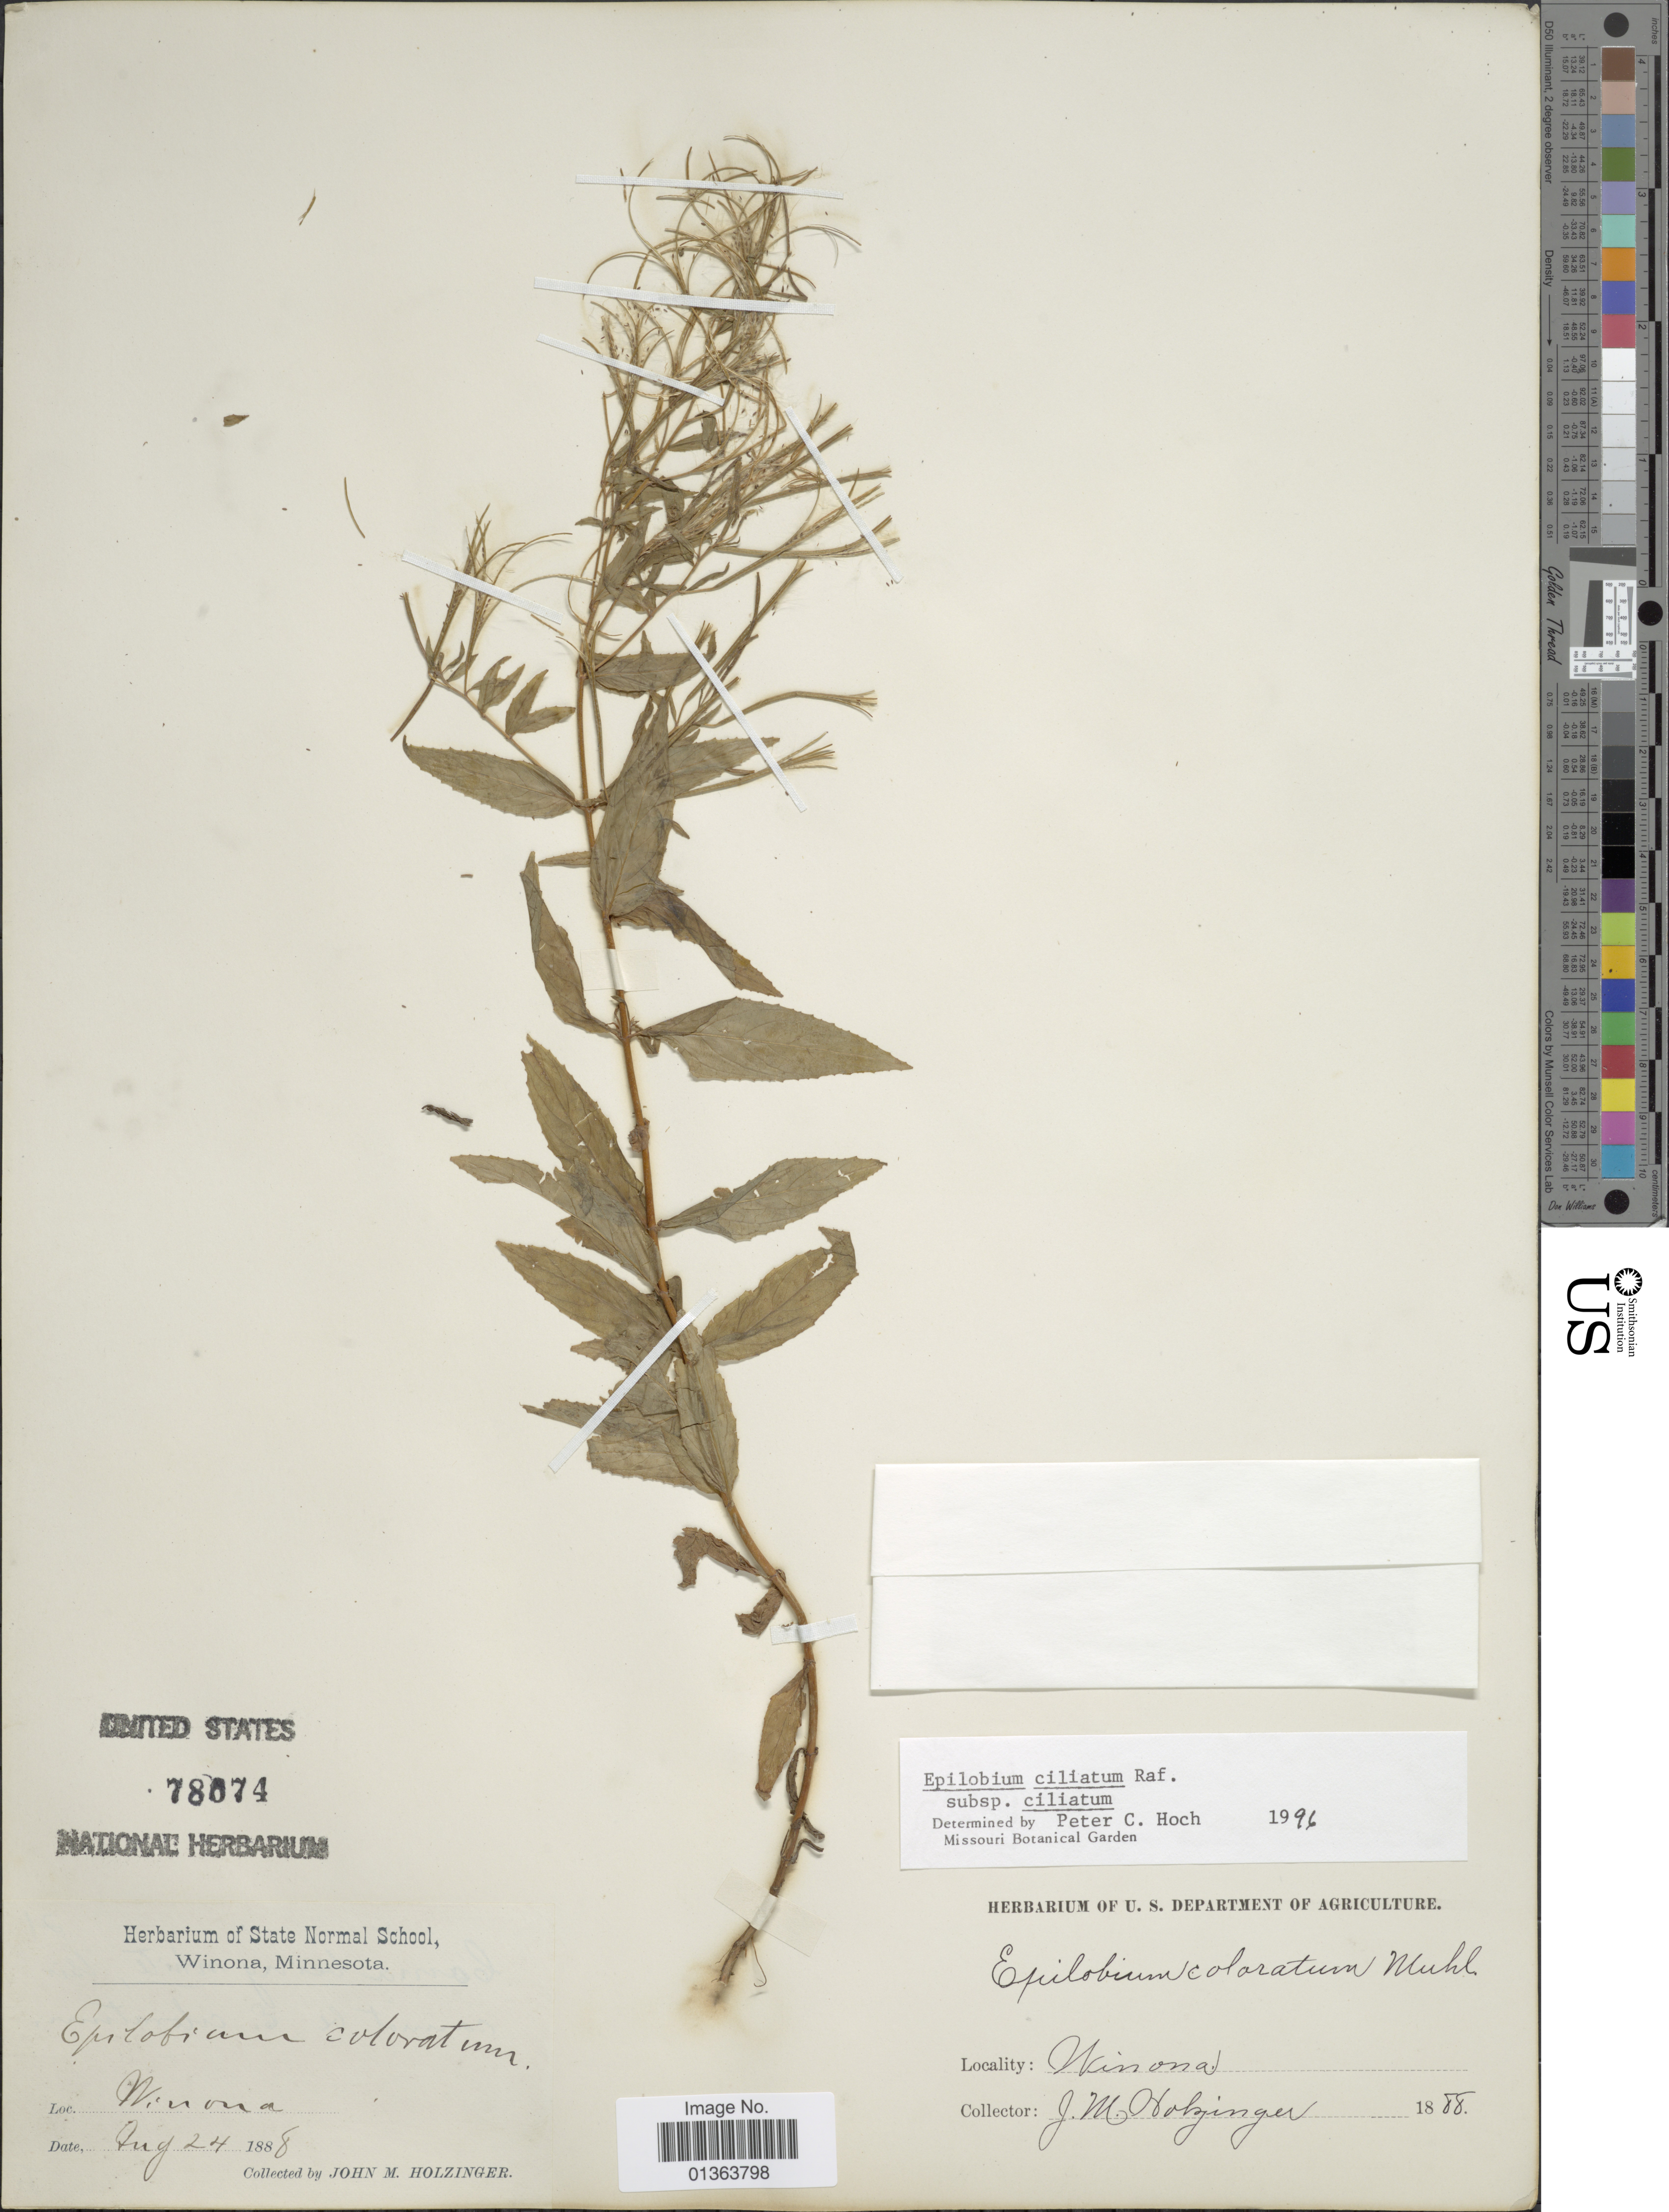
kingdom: Plantae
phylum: Tracheophyta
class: Magnoliopsida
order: Myrtales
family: Onagraceae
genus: Epilobium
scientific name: Epilobium ciliatum subsp. ciliatum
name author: Raf.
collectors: J. M. Holzinger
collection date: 1888-08-24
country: United States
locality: Winona.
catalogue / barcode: US 78074